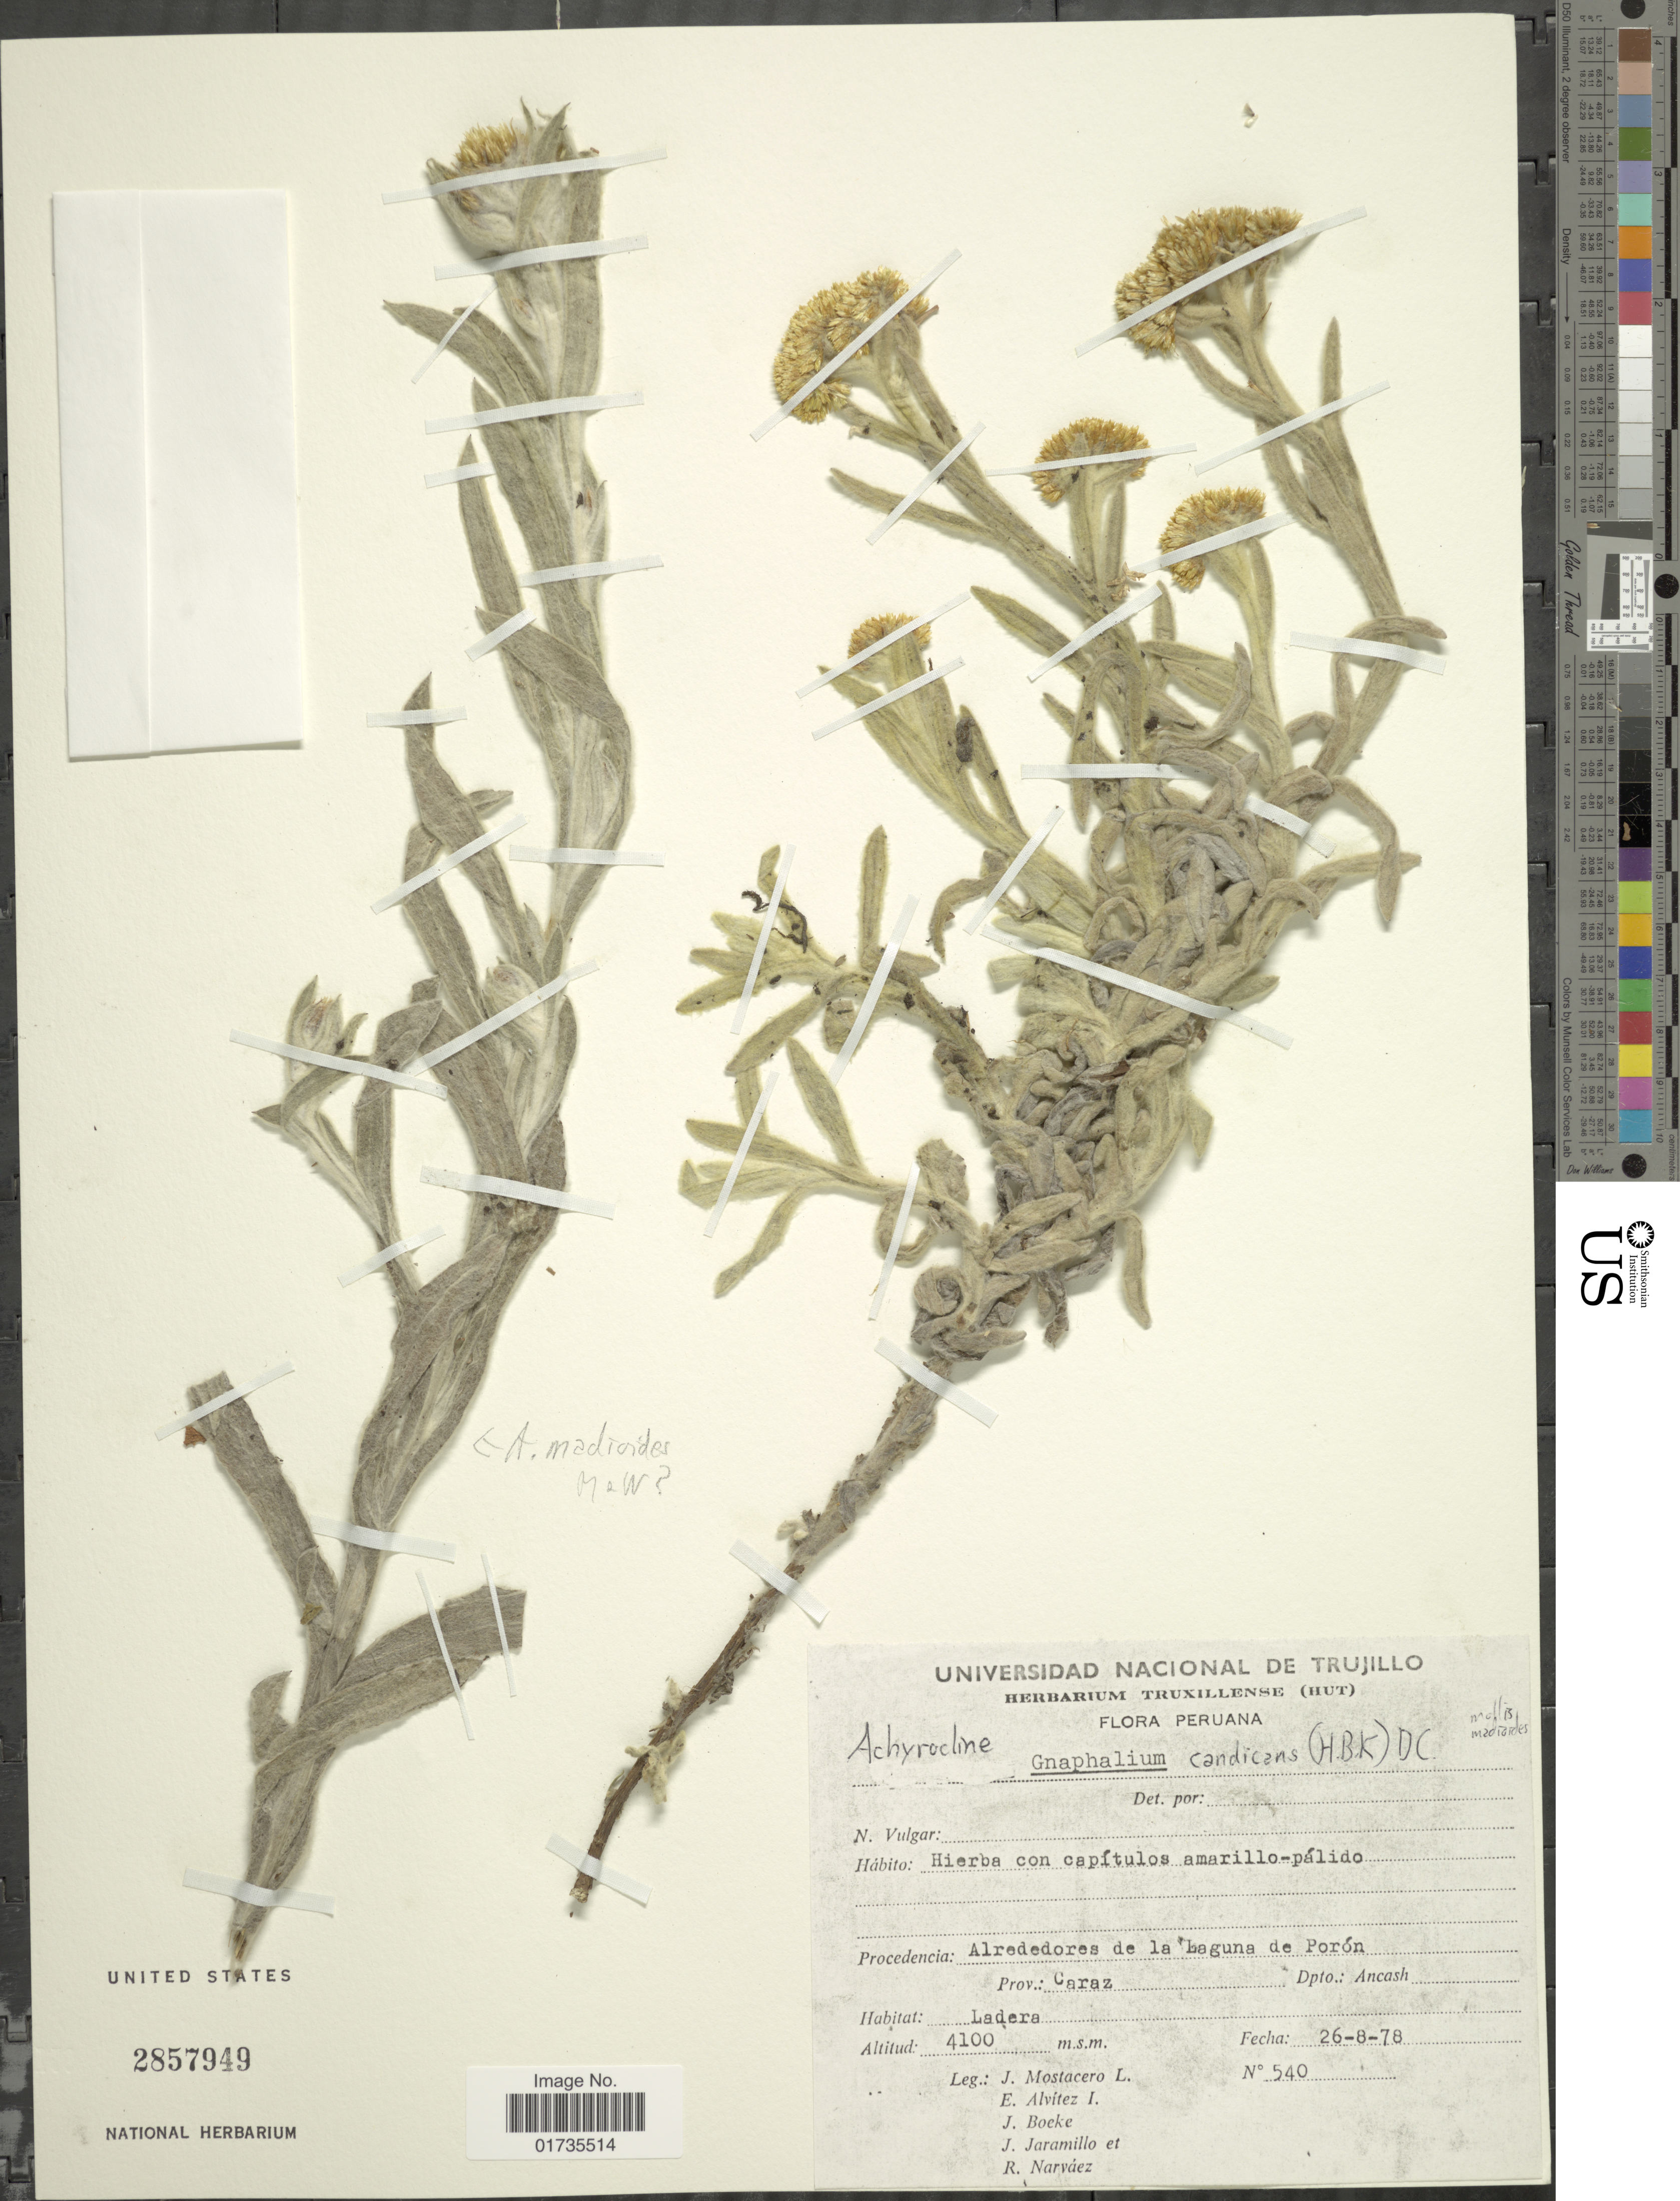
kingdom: Plantae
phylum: Tracheophyta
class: Magnoliopsida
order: Asterales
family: Asteraceae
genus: Achyrocline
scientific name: Achyrocline candicans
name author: (Kunth) DC.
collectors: J. Mostacero L., E. Alvitez I., J. D. Boeke, J. Jaramillo & R. Narváez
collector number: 540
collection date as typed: Transcribed d/m/y: 26/8/78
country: Peru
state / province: Ancash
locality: Peruana. Precedencia: Alrededores de la baguna de Poron. Prov.: Caraz. Dpto.: Ancash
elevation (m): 4100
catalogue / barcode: US 2857949